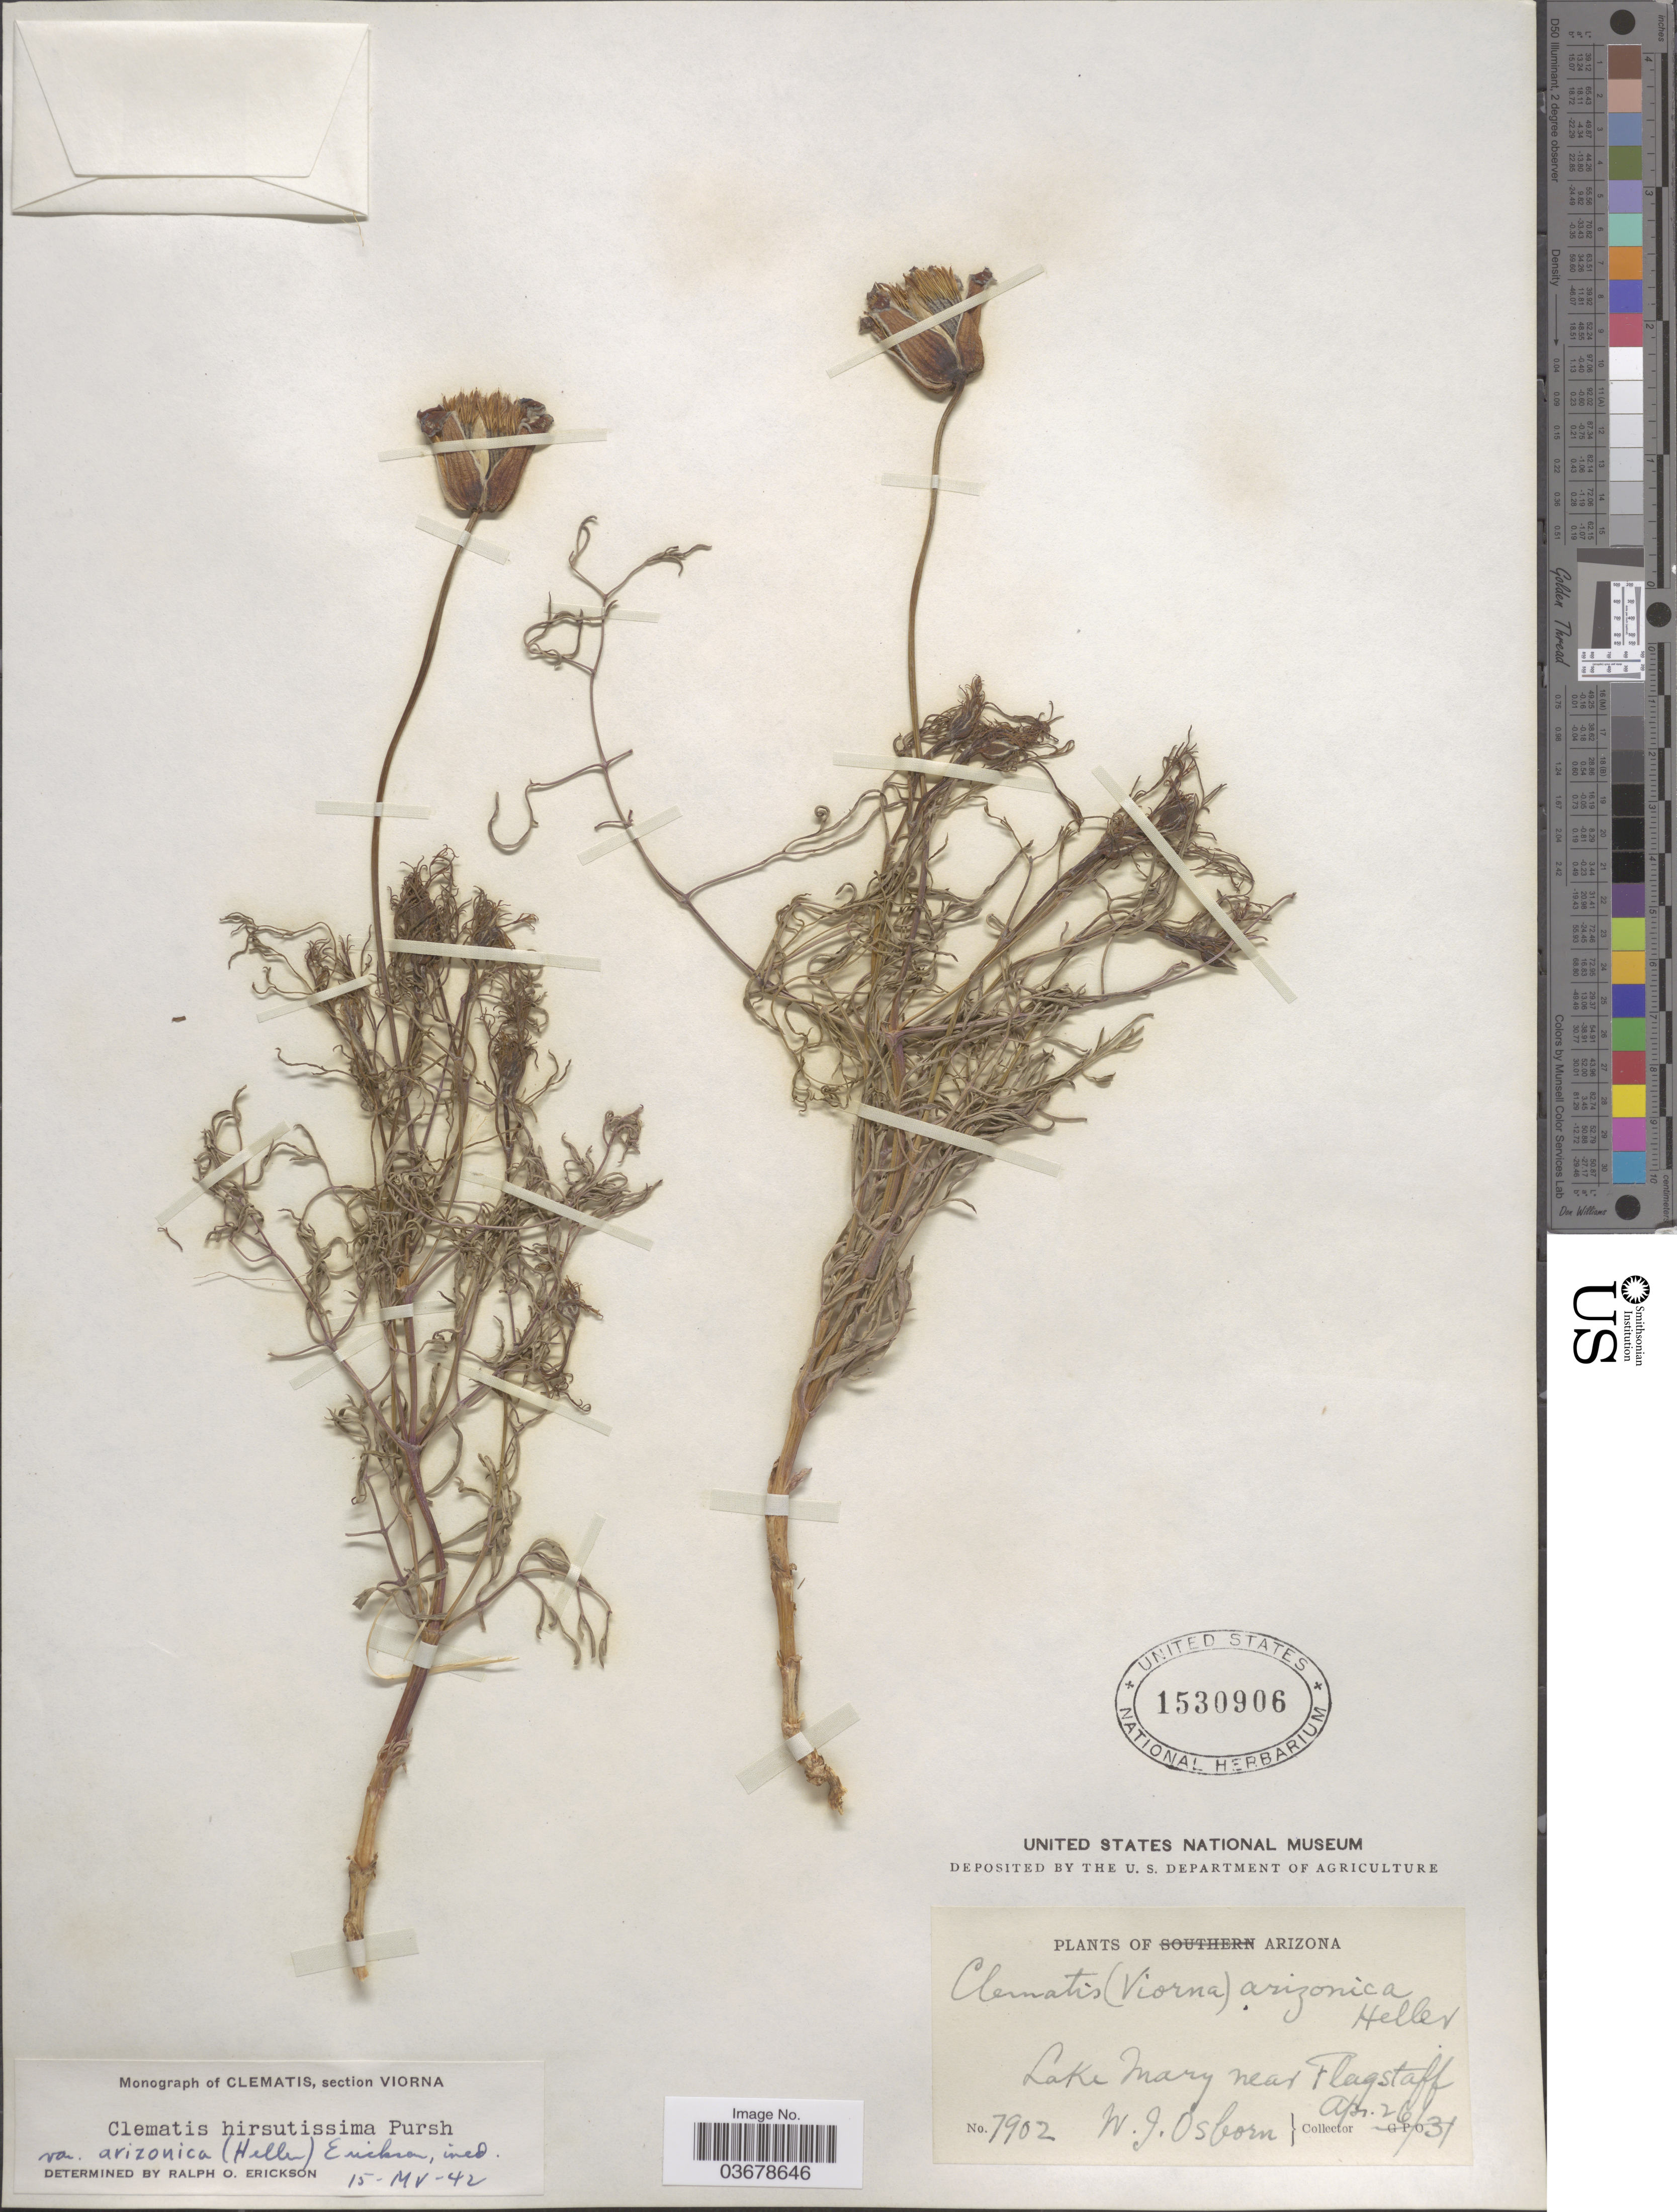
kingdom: Plantae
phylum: Tracheophyta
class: Magnoliopsida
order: Ranunculales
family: Ranunculaceae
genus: Clematis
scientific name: Clematis viorna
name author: L.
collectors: W. Osborn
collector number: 7902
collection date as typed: Transcribed d/m/y: 26/4/31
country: United States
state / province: Arizona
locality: Lake Mary near Flagstaff.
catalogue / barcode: US 1530906